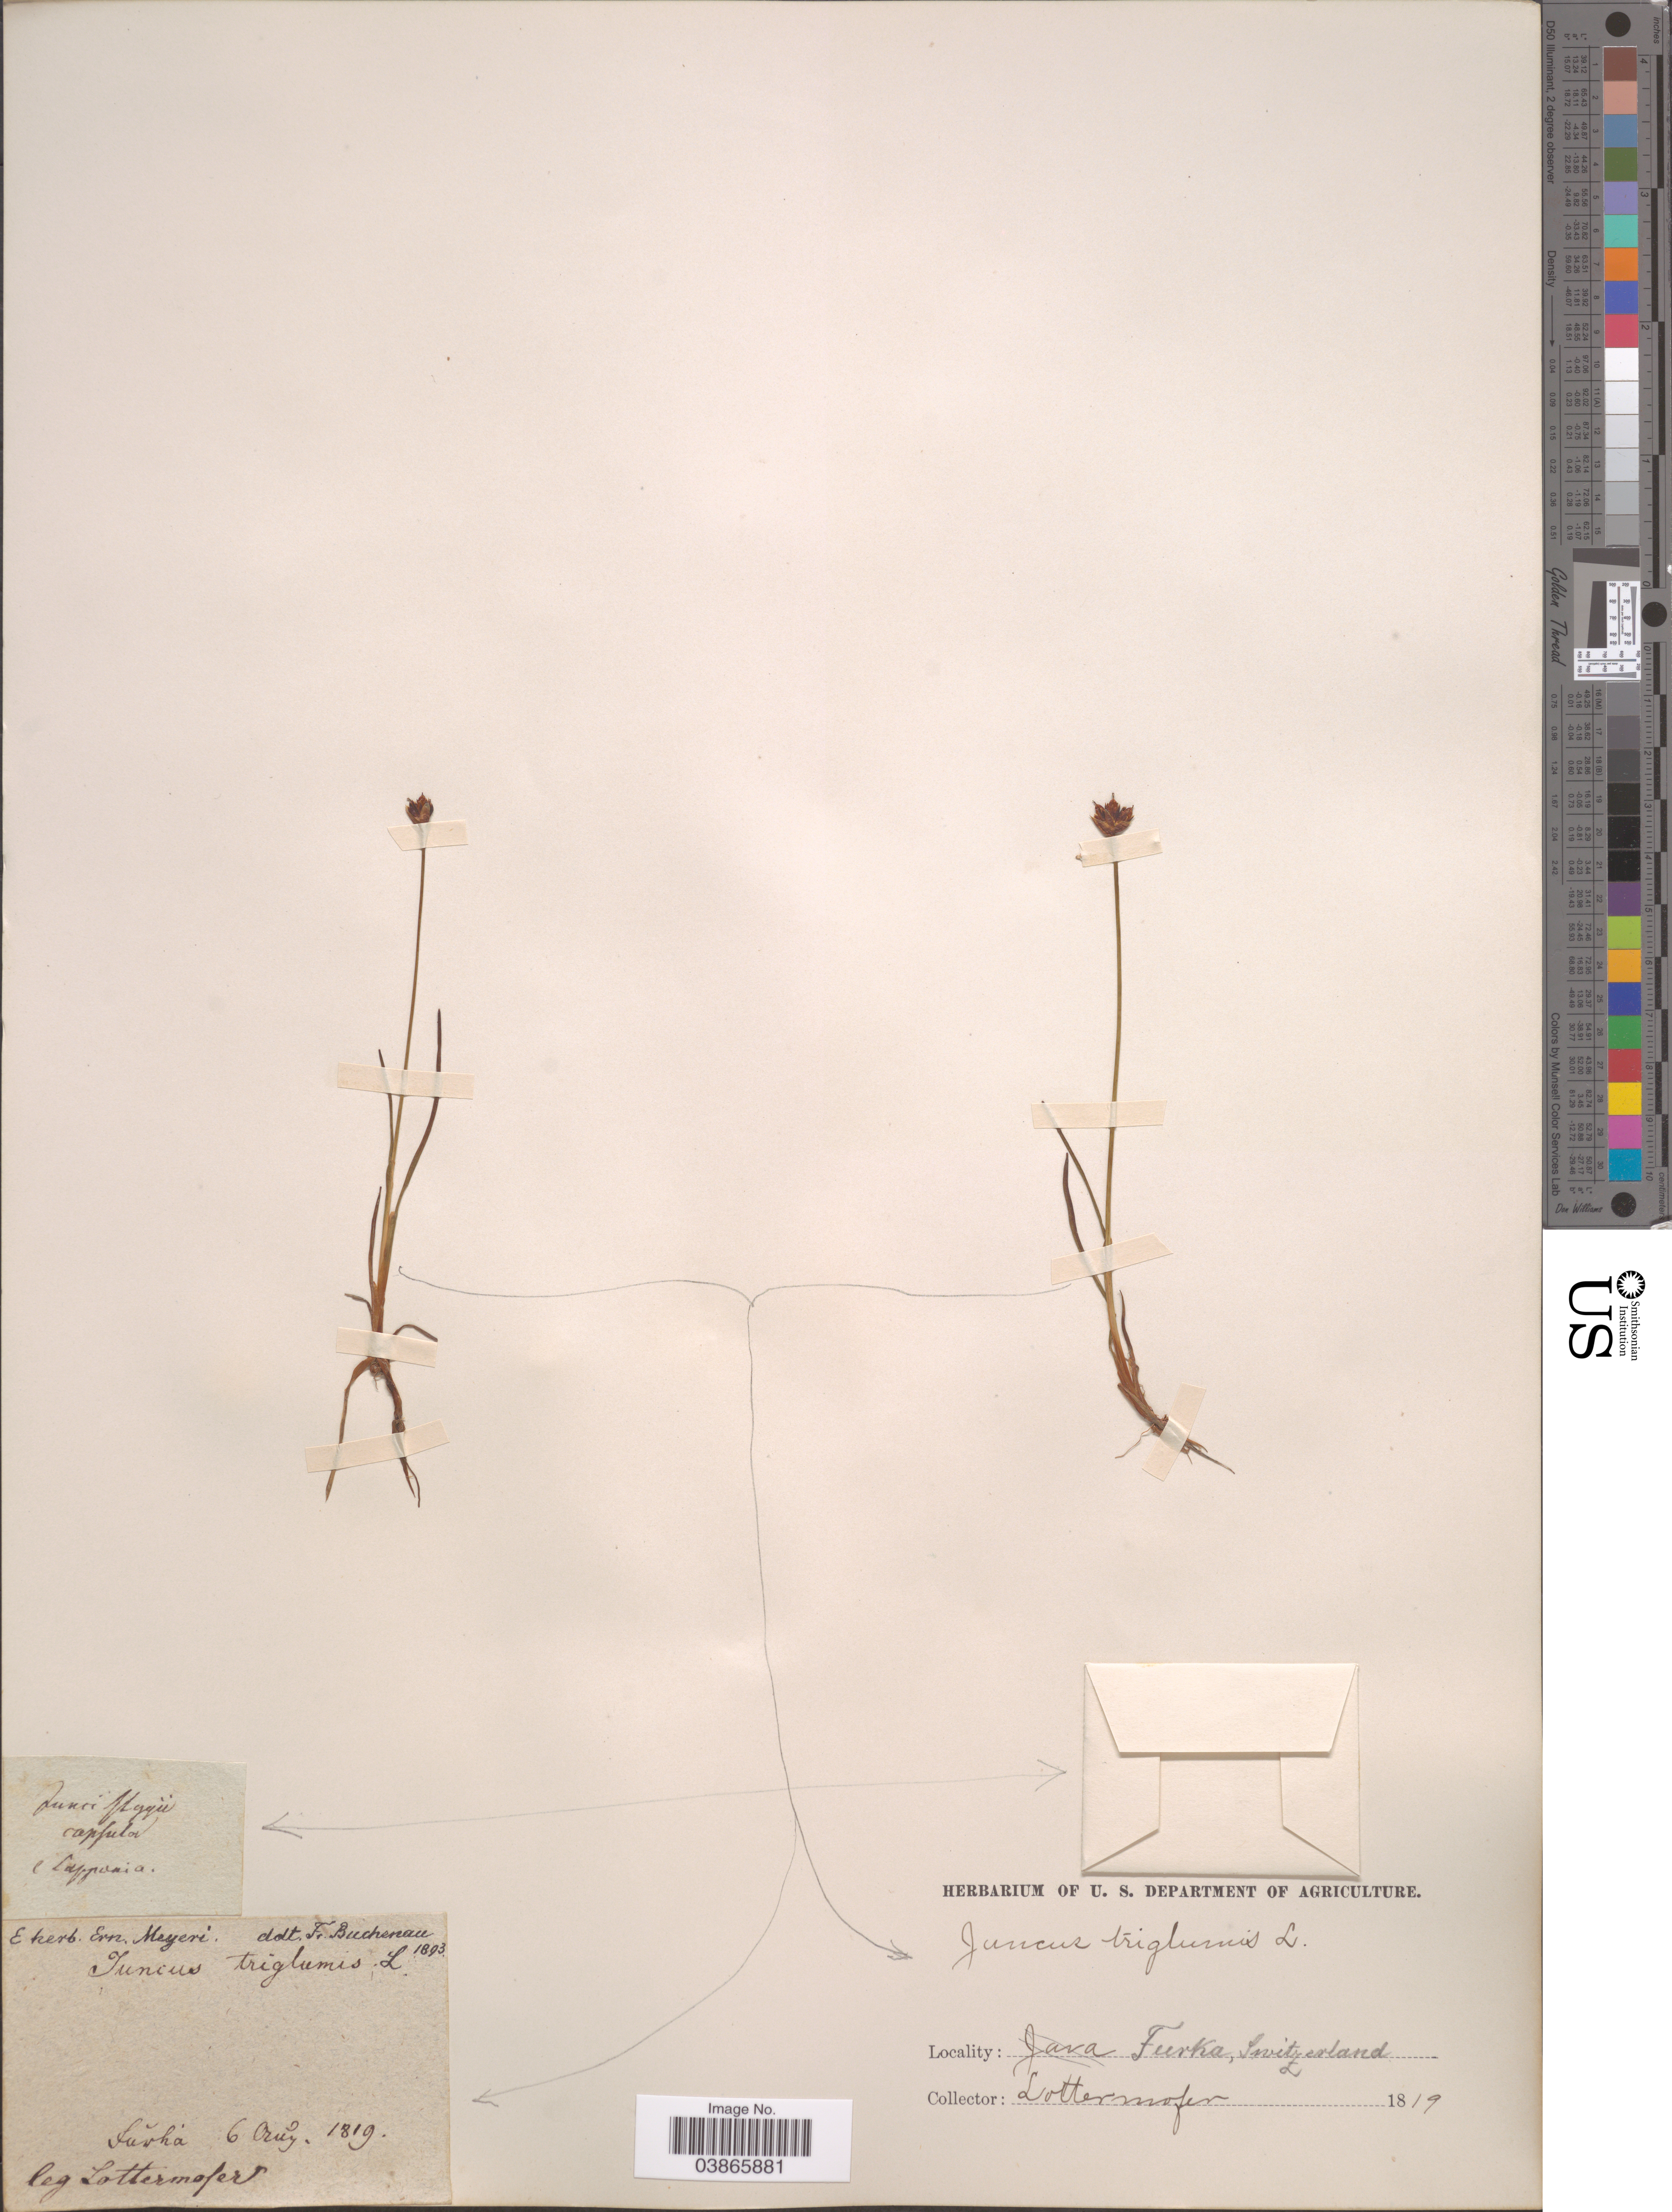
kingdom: Plantae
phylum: Tracheophyta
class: Liliopsida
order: Poales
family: Juncaceae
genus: Juncus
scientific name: Juncus triglumis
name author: L.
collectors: Lottermofer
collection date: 1819-08-06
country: Switzerland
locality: Furka.